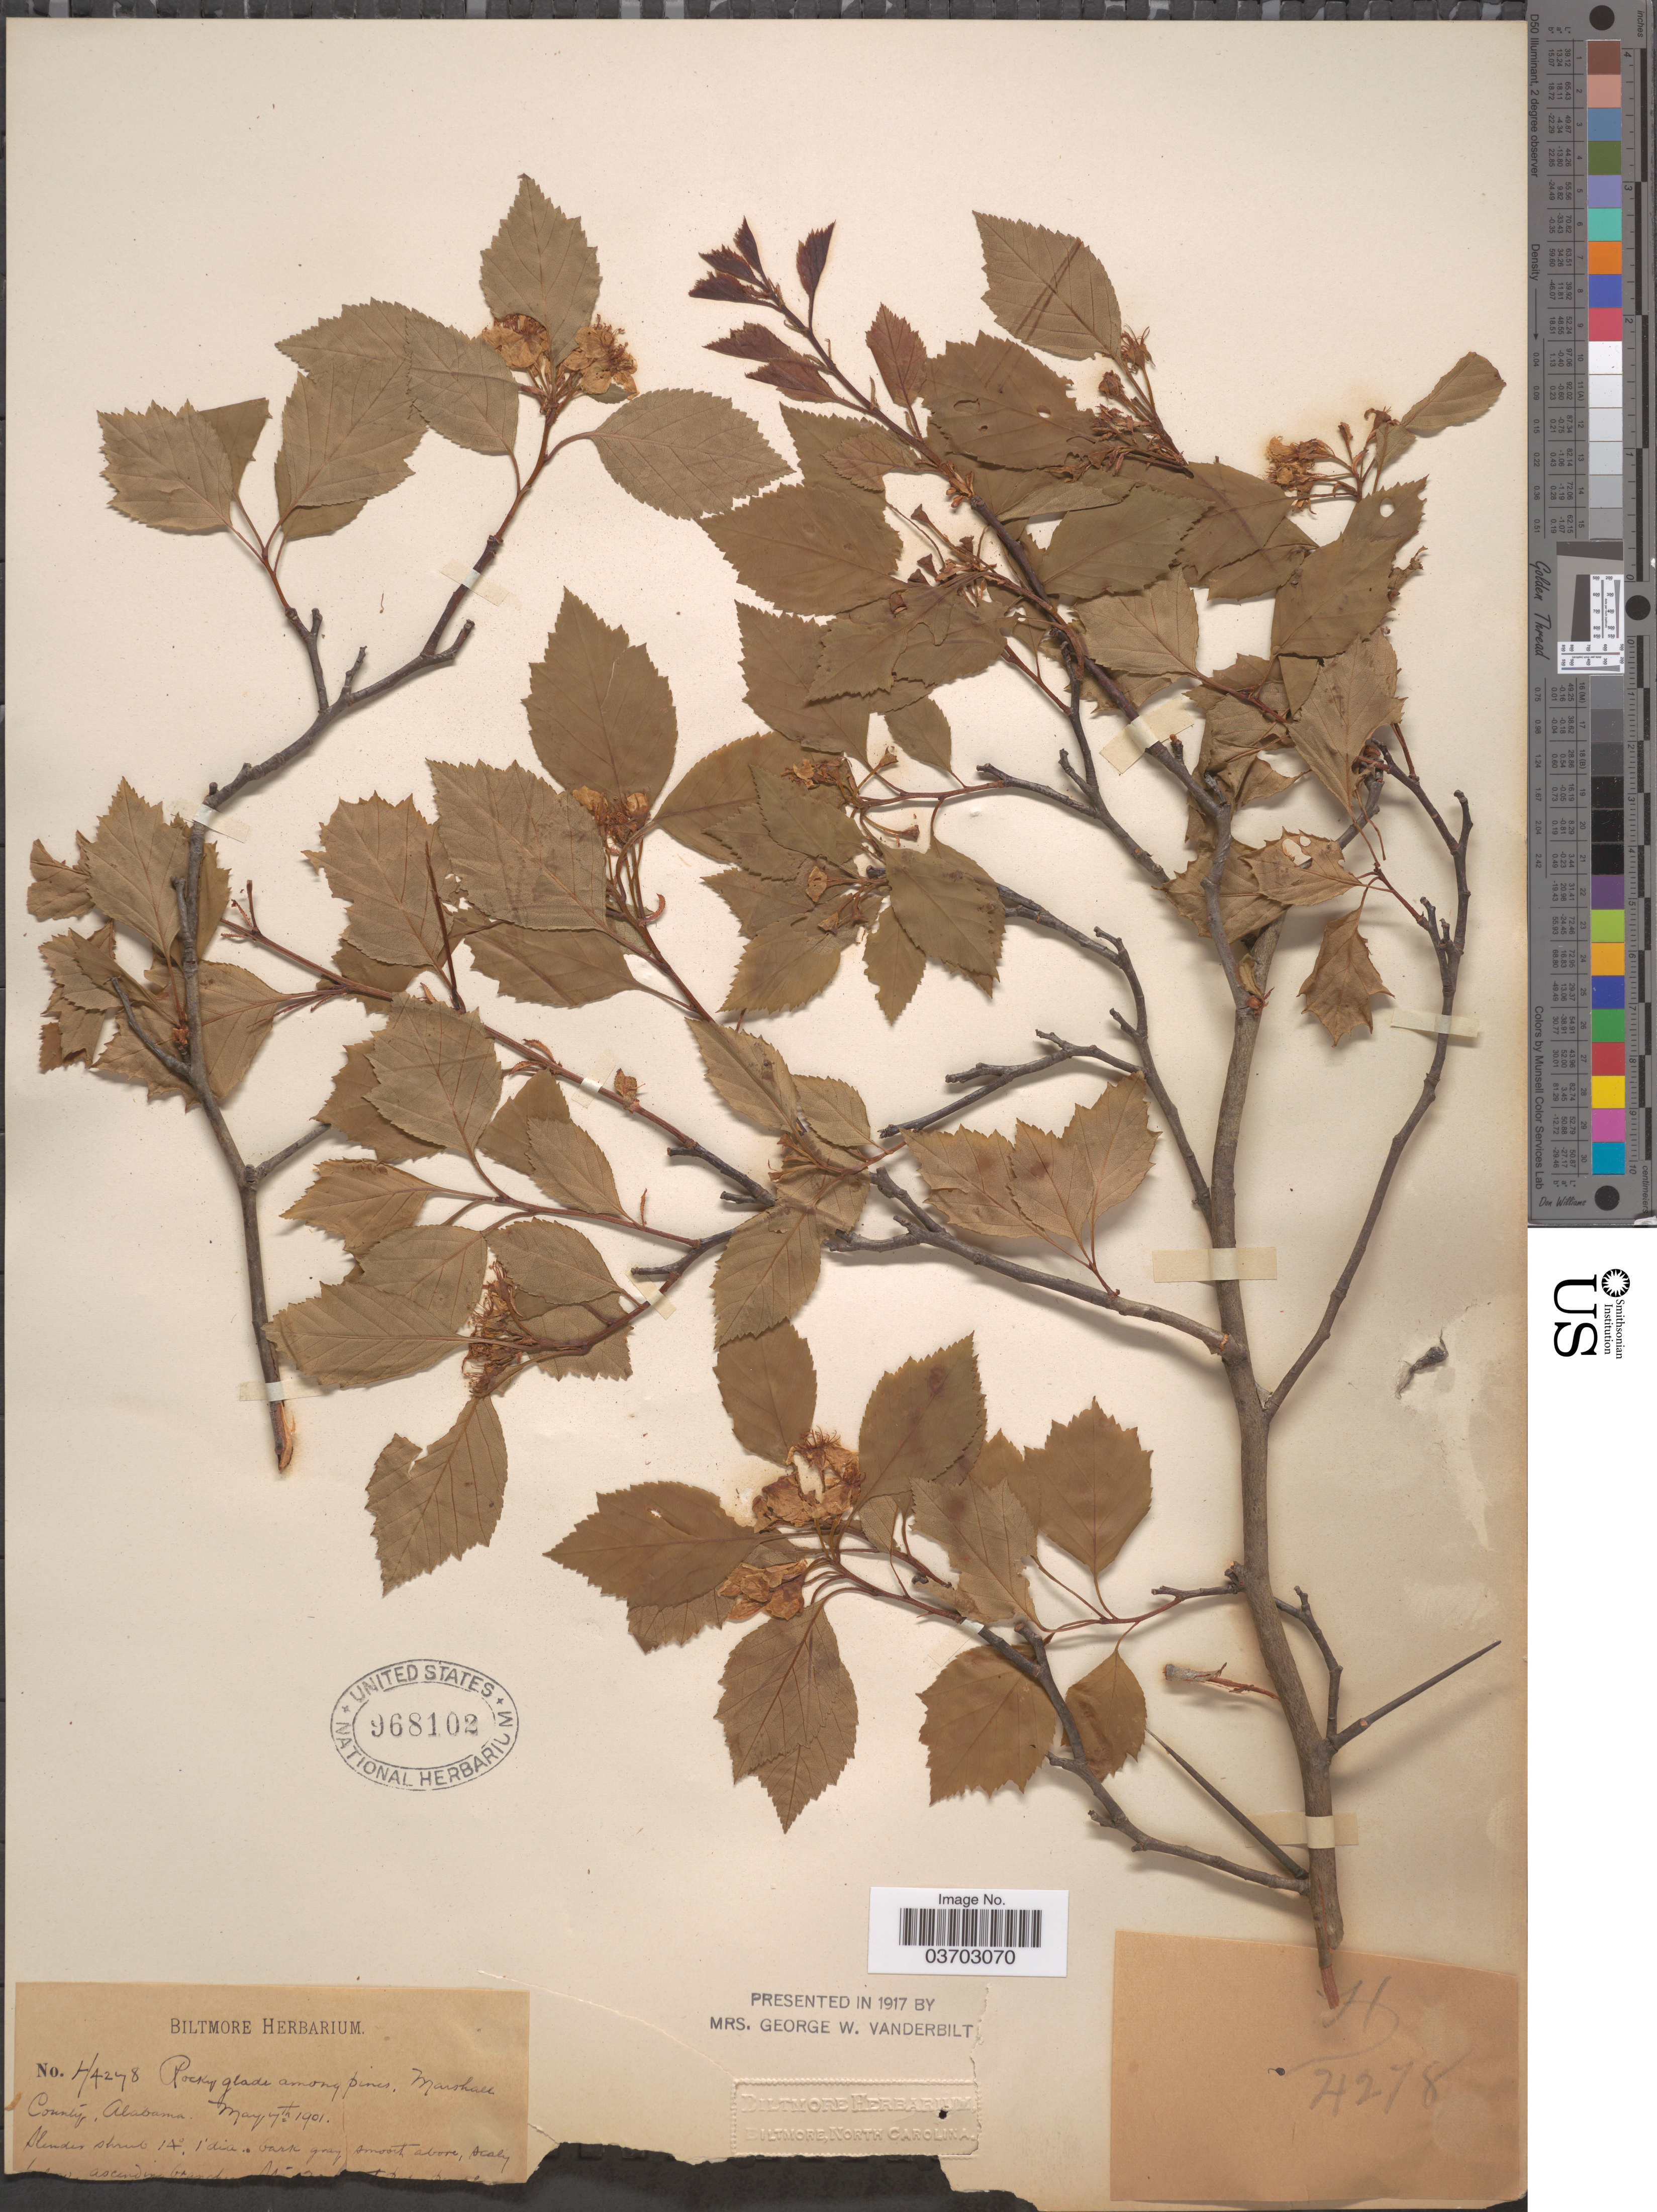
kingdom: Plantae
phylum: Tracheophyta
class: Magnoliopsida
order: Rosales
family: Rosaceae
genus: Crataegus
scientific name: Crataegus sp.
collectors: ex herb. Biltmore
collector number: H4278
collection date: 1901-05-07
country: United States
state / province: Alabama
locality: Marshall County.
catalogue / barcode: US 968102